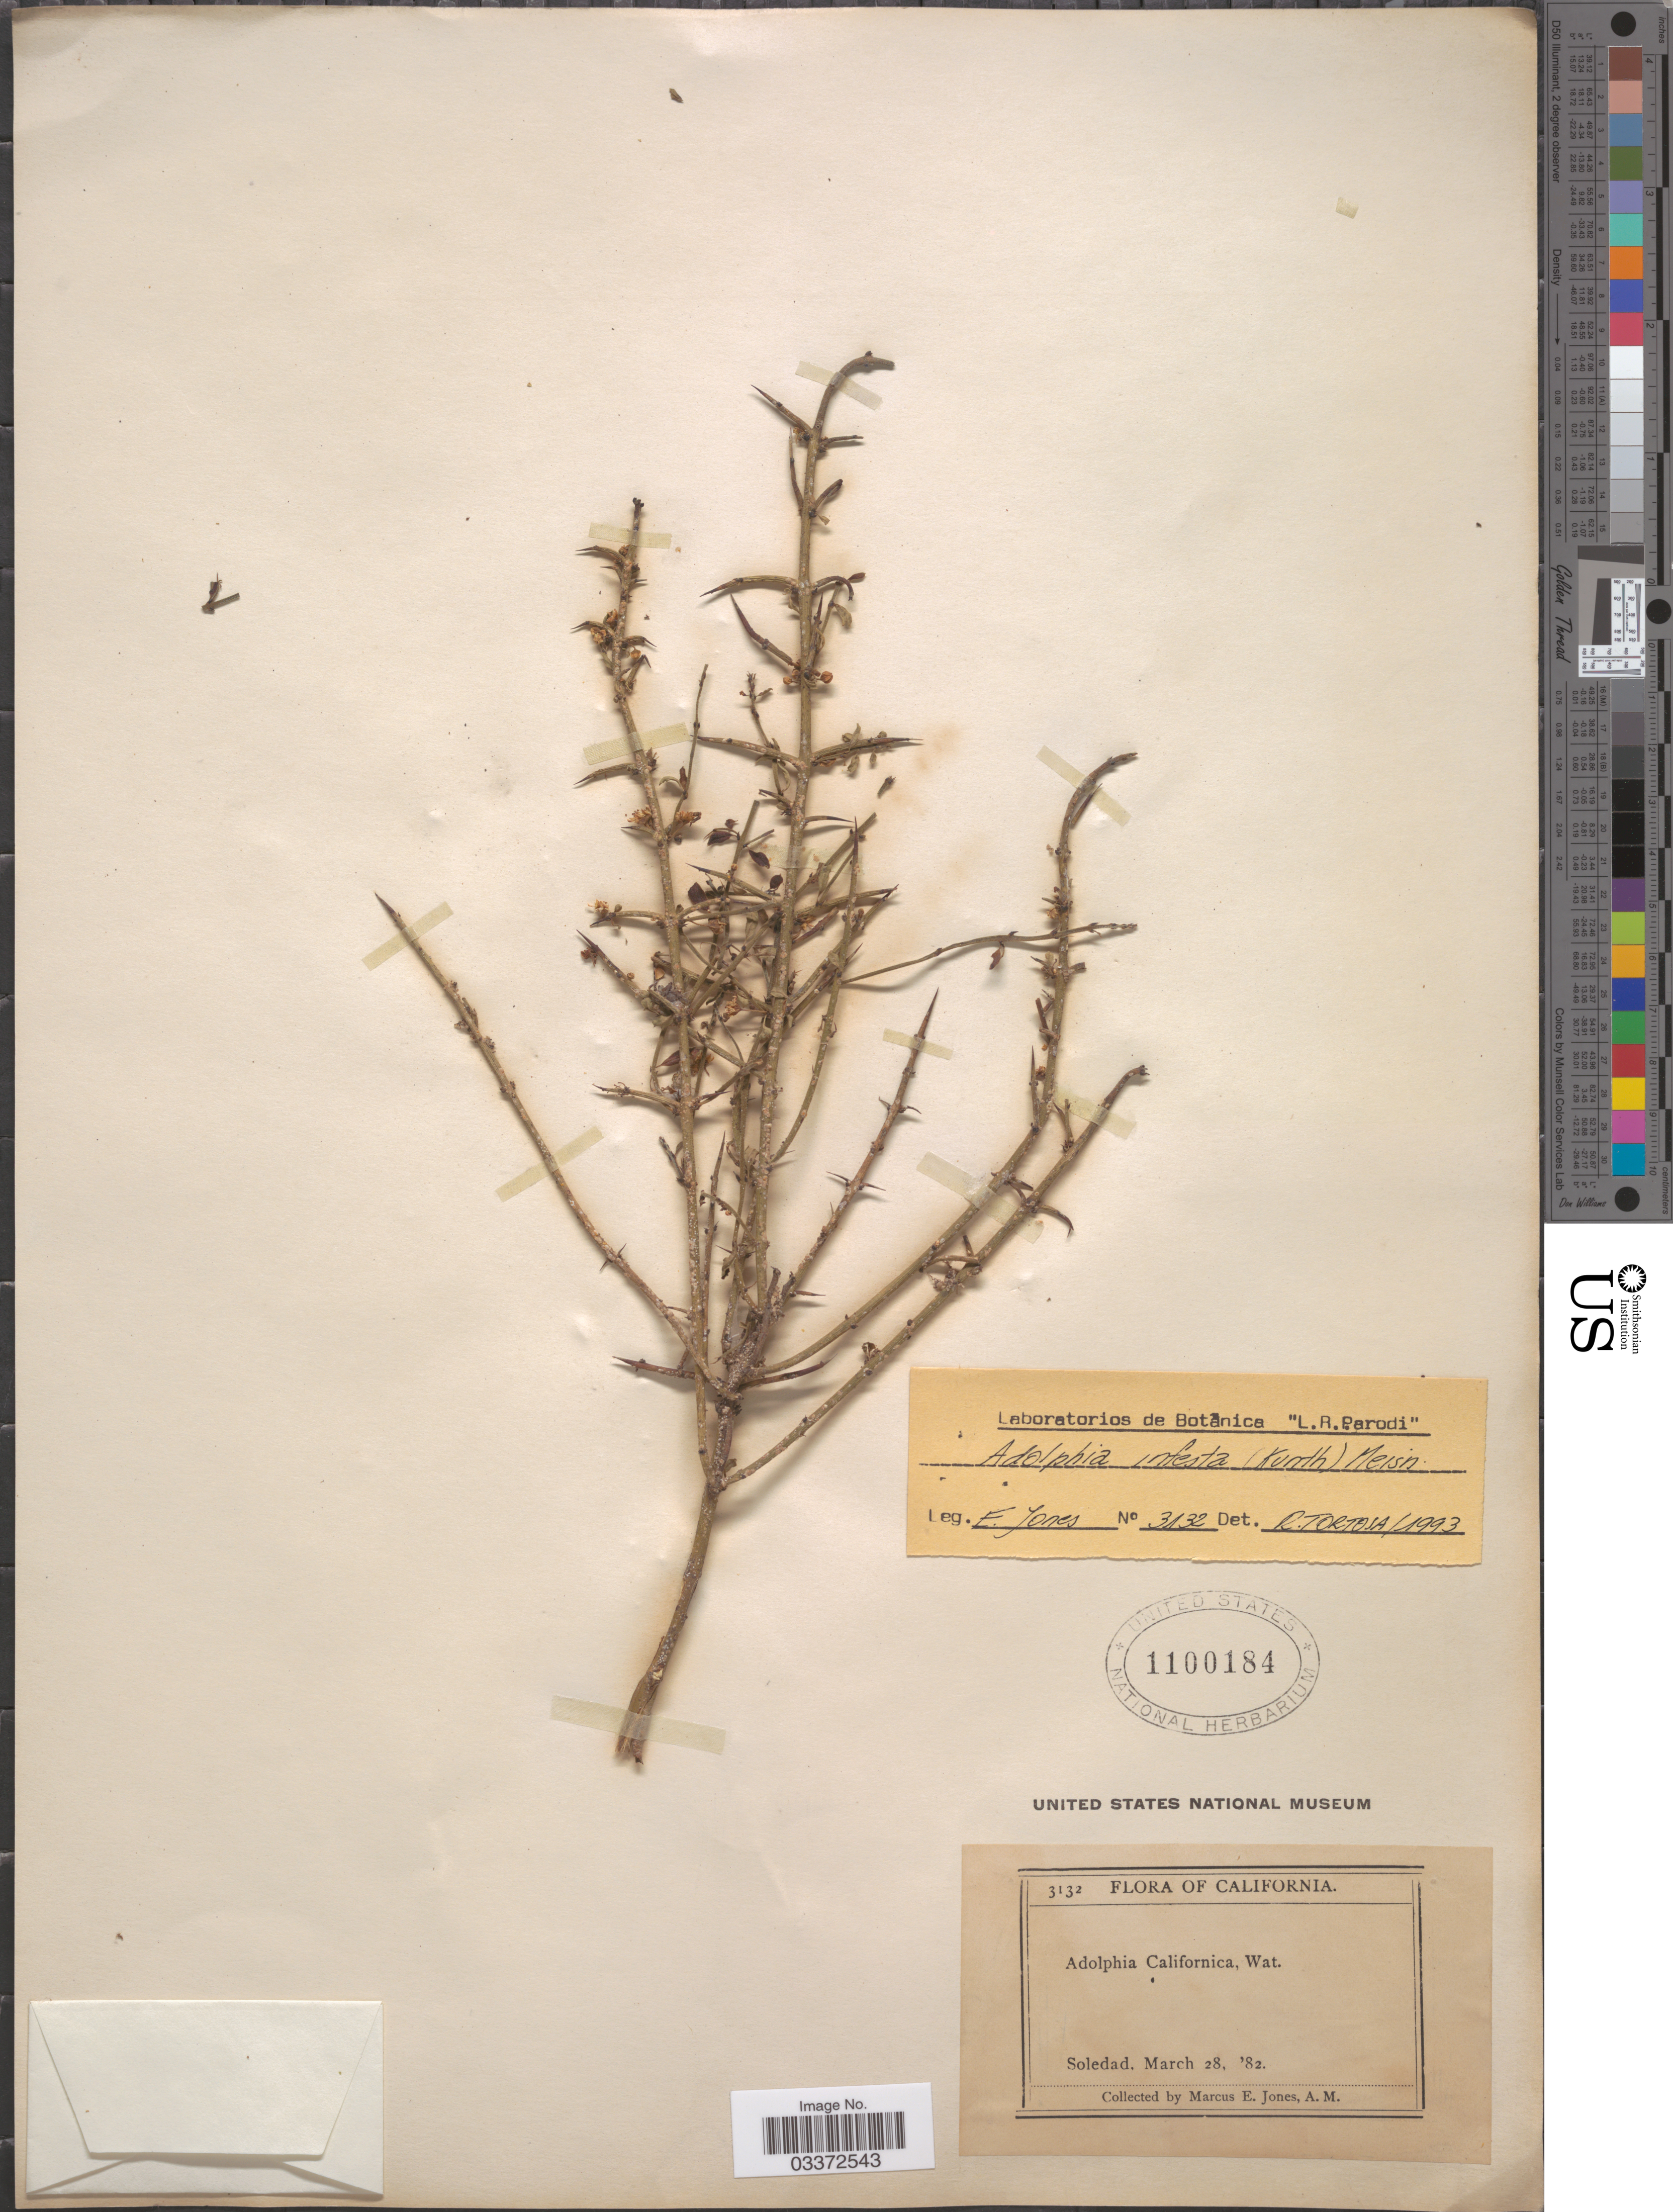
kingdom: Plantae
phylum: Tracheophyta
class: Magnoliopsida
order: Rosales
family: Rhamnaceae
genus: Adolphia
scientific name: Adolphia infesta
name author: (Kunth) Meisn.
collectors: M. E. Jones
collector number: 3132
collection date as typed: Transcribed d/m/y: 28/3/82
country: United States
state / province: California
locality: Soledad.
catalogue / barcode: US 1100184